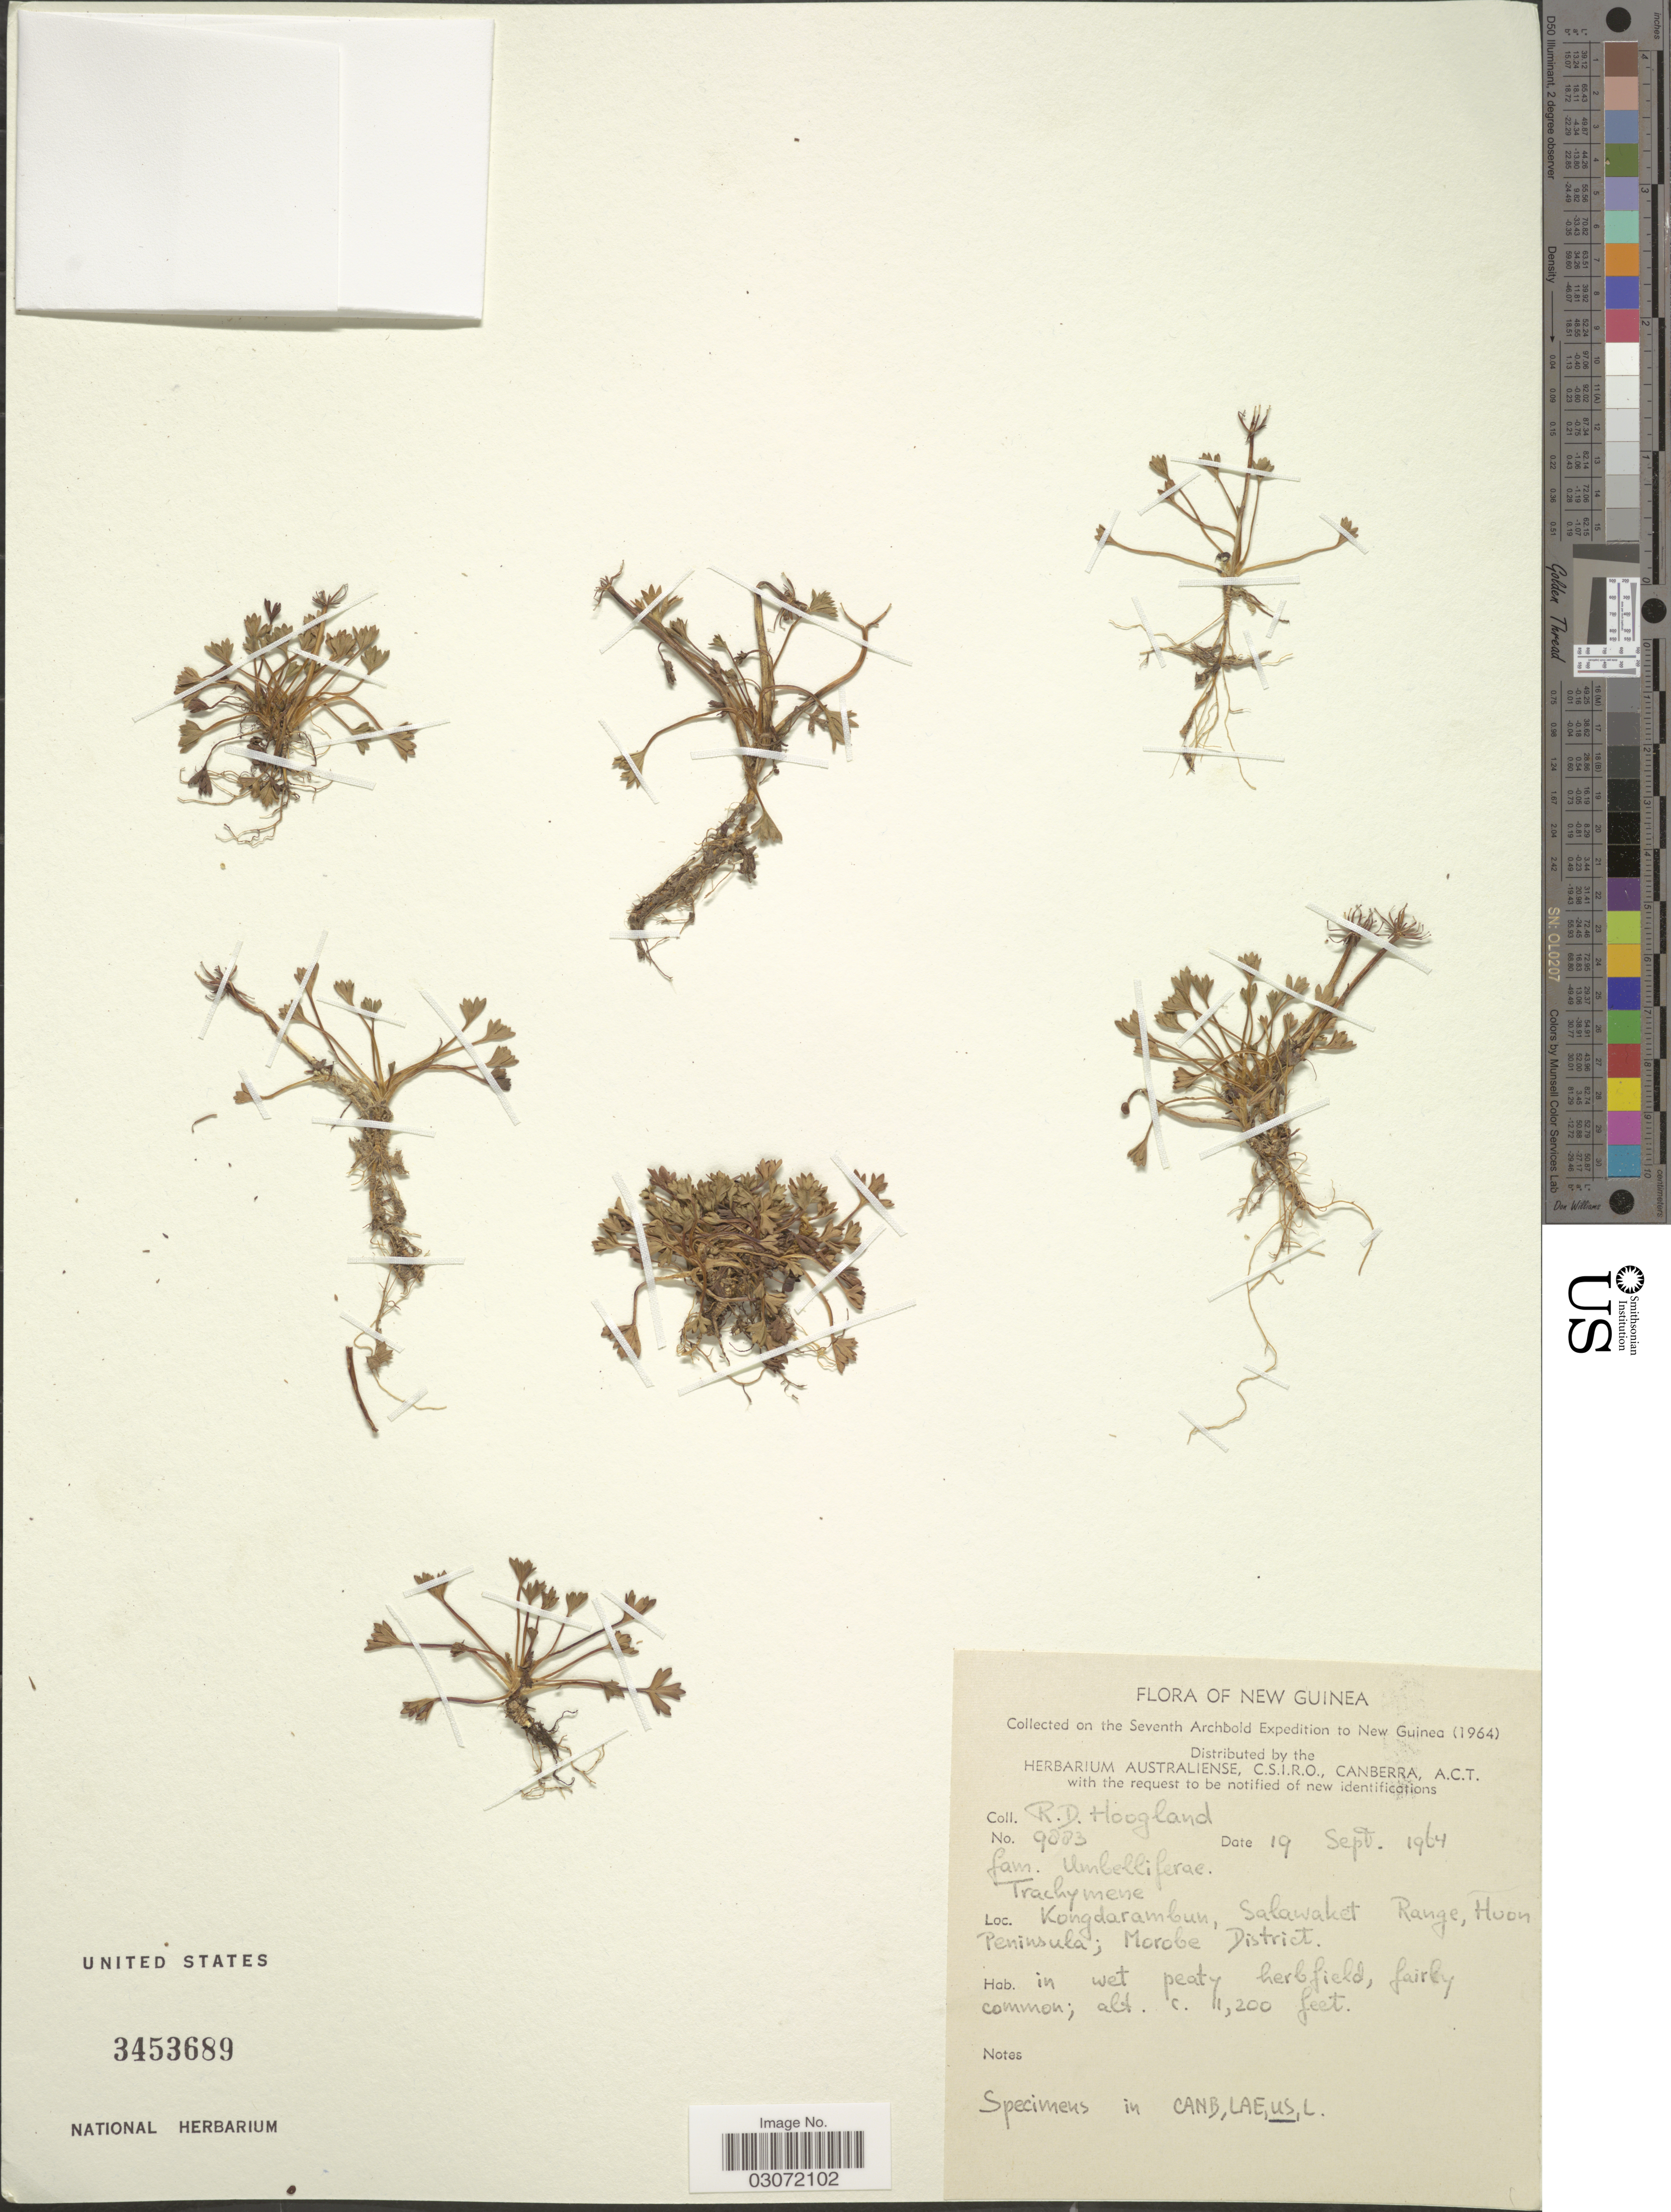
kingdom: Plantae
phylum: Tracheophyta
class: Magnoliopsida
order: Apiales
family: Araliaceae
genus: Trachymene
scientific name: Trachymene sp.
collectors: R. D. Hoogland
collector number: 9883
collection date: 1964-09-19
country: Papua New Guinea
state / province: Morobe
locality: New Guinea. Kongdarambun, Salawaket Range, Hoon Peninsula; Morobe District.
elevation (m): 3414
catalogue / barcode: US 3453689